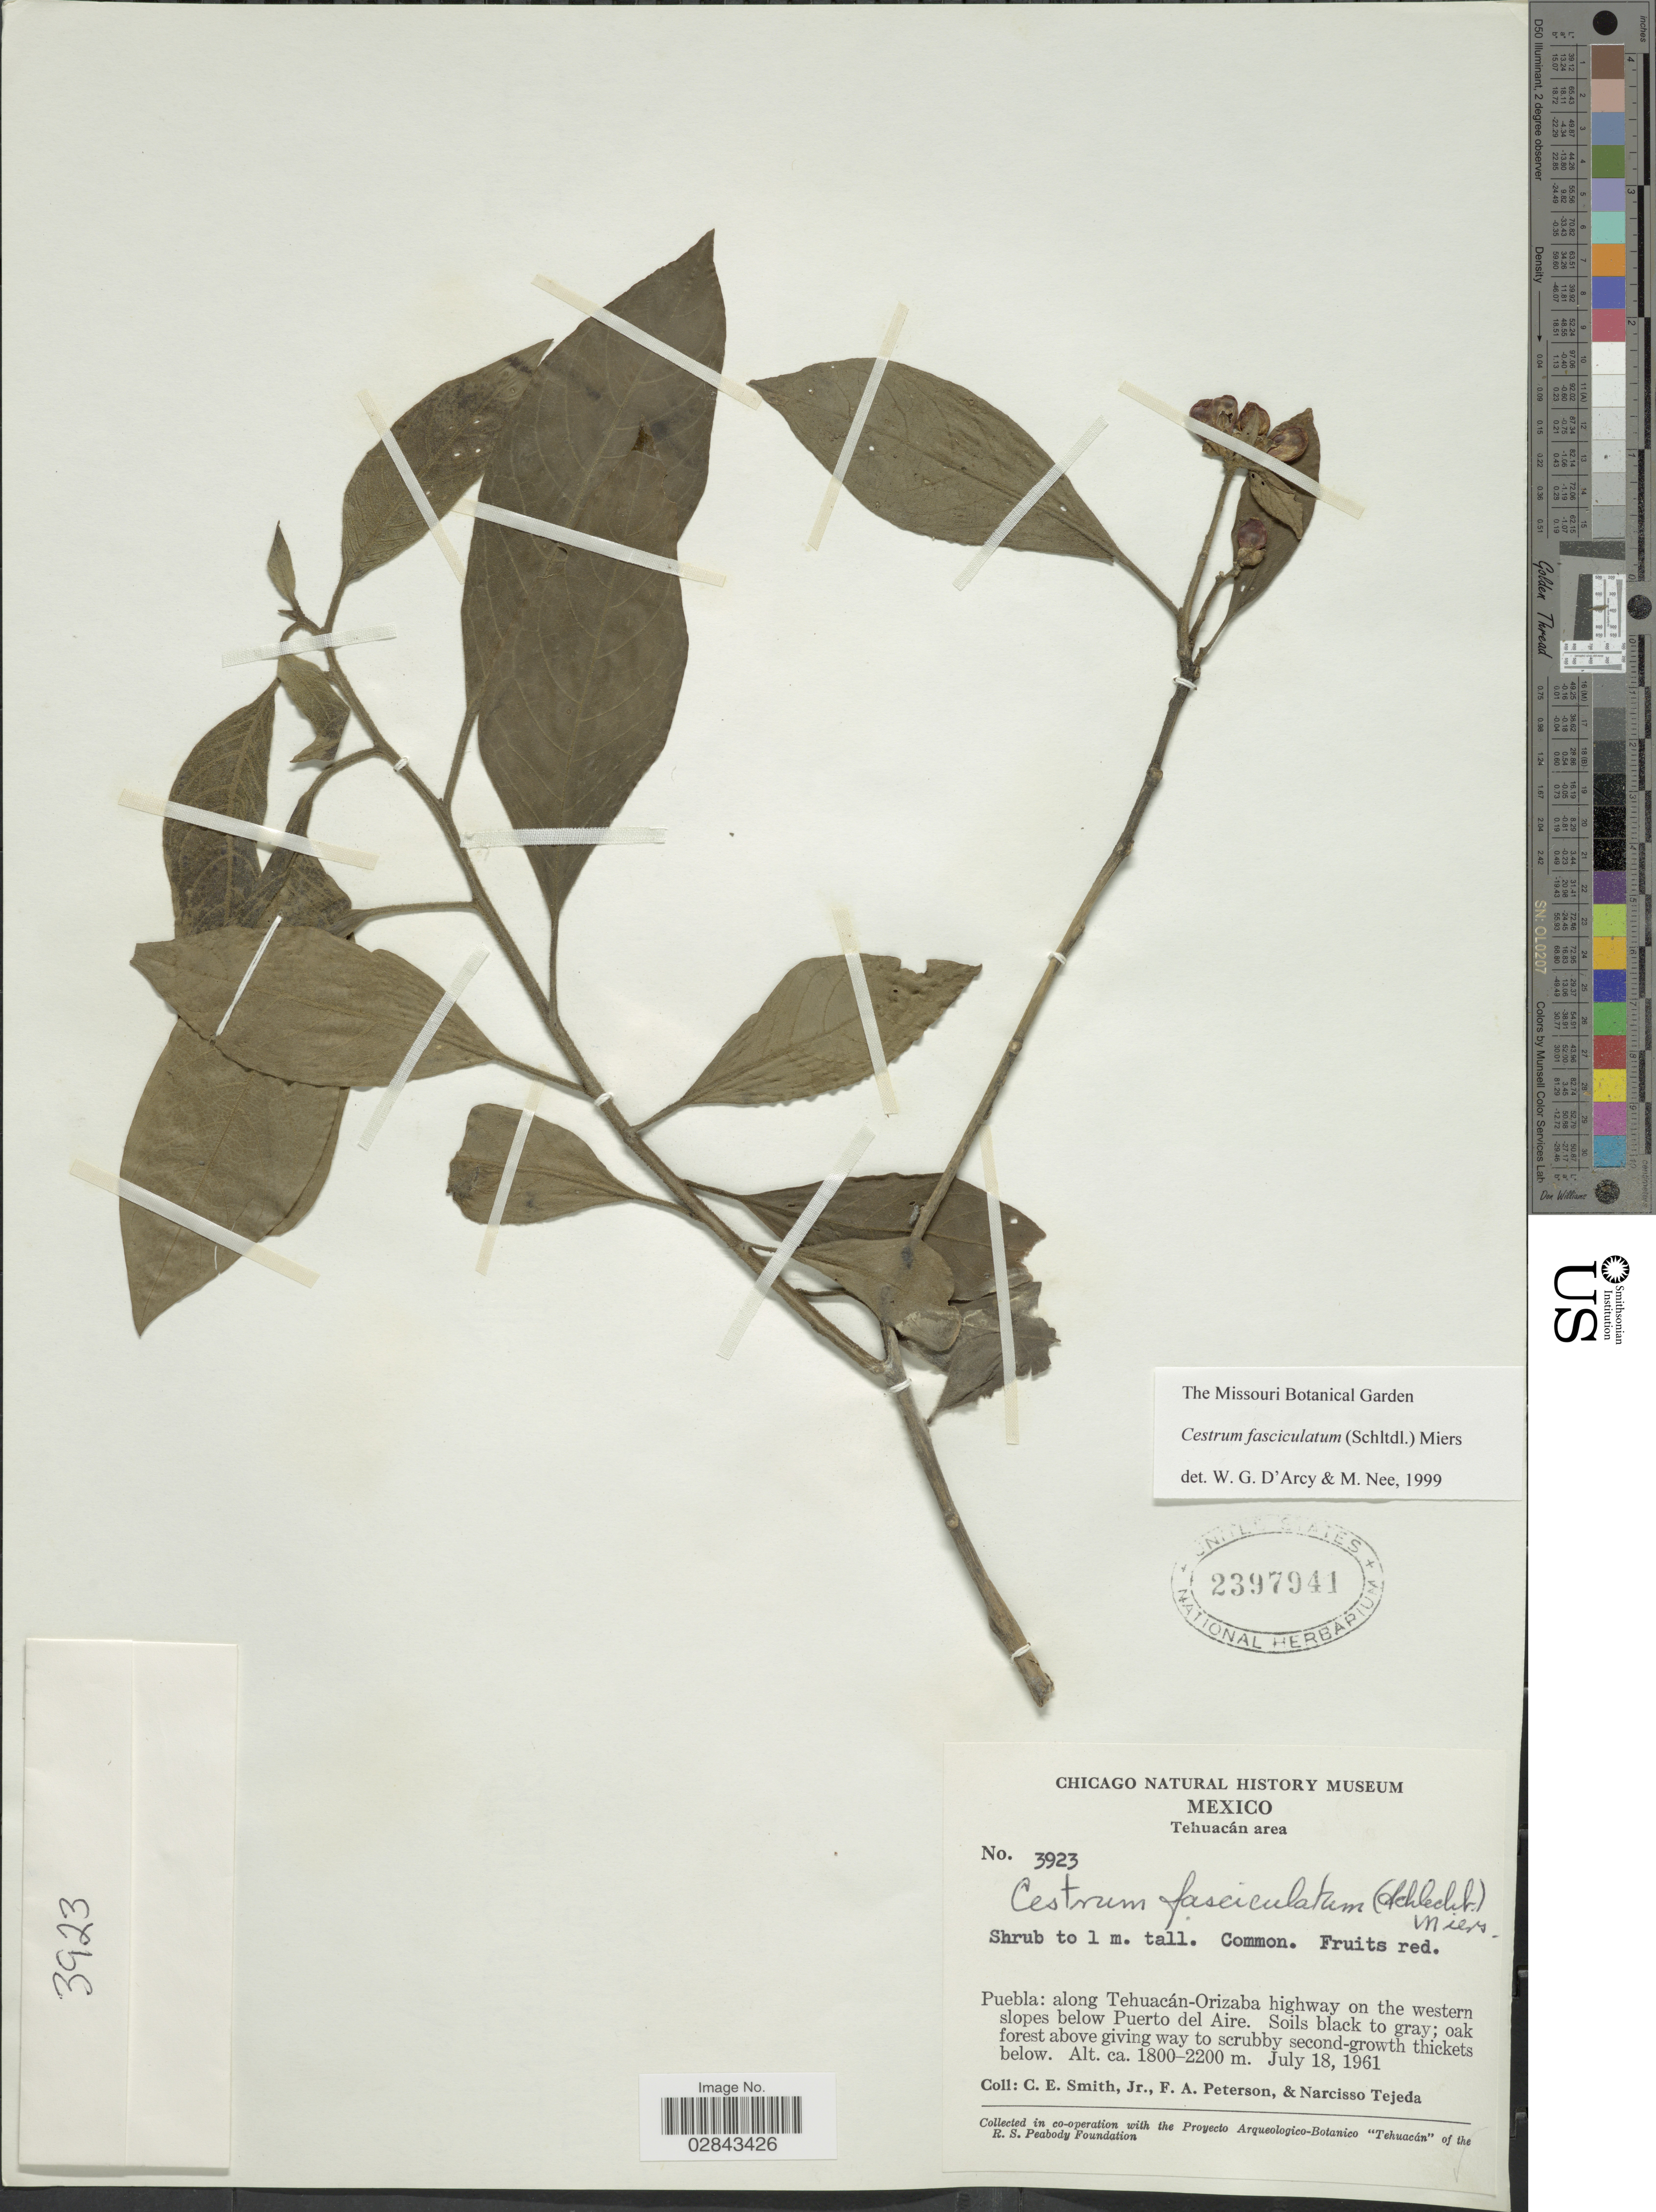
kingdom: Plantae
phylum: Tracheophyta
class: Magnoliopsida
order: Solanales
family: Solanaceae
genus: Cestrum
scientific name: Cestrum fasciculatum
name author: (Schltdl.) Miers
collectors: C. E. Smith Jr., F. A. Peterson & N. Tejeda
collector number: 3923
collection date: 1961-07-18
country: Mexico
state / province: Puebla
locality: Tehuacán area, along Tehuacán-Orizaba highway on the western slopes below Puerto del Aire.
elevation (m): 1800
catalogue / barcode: US 2397941